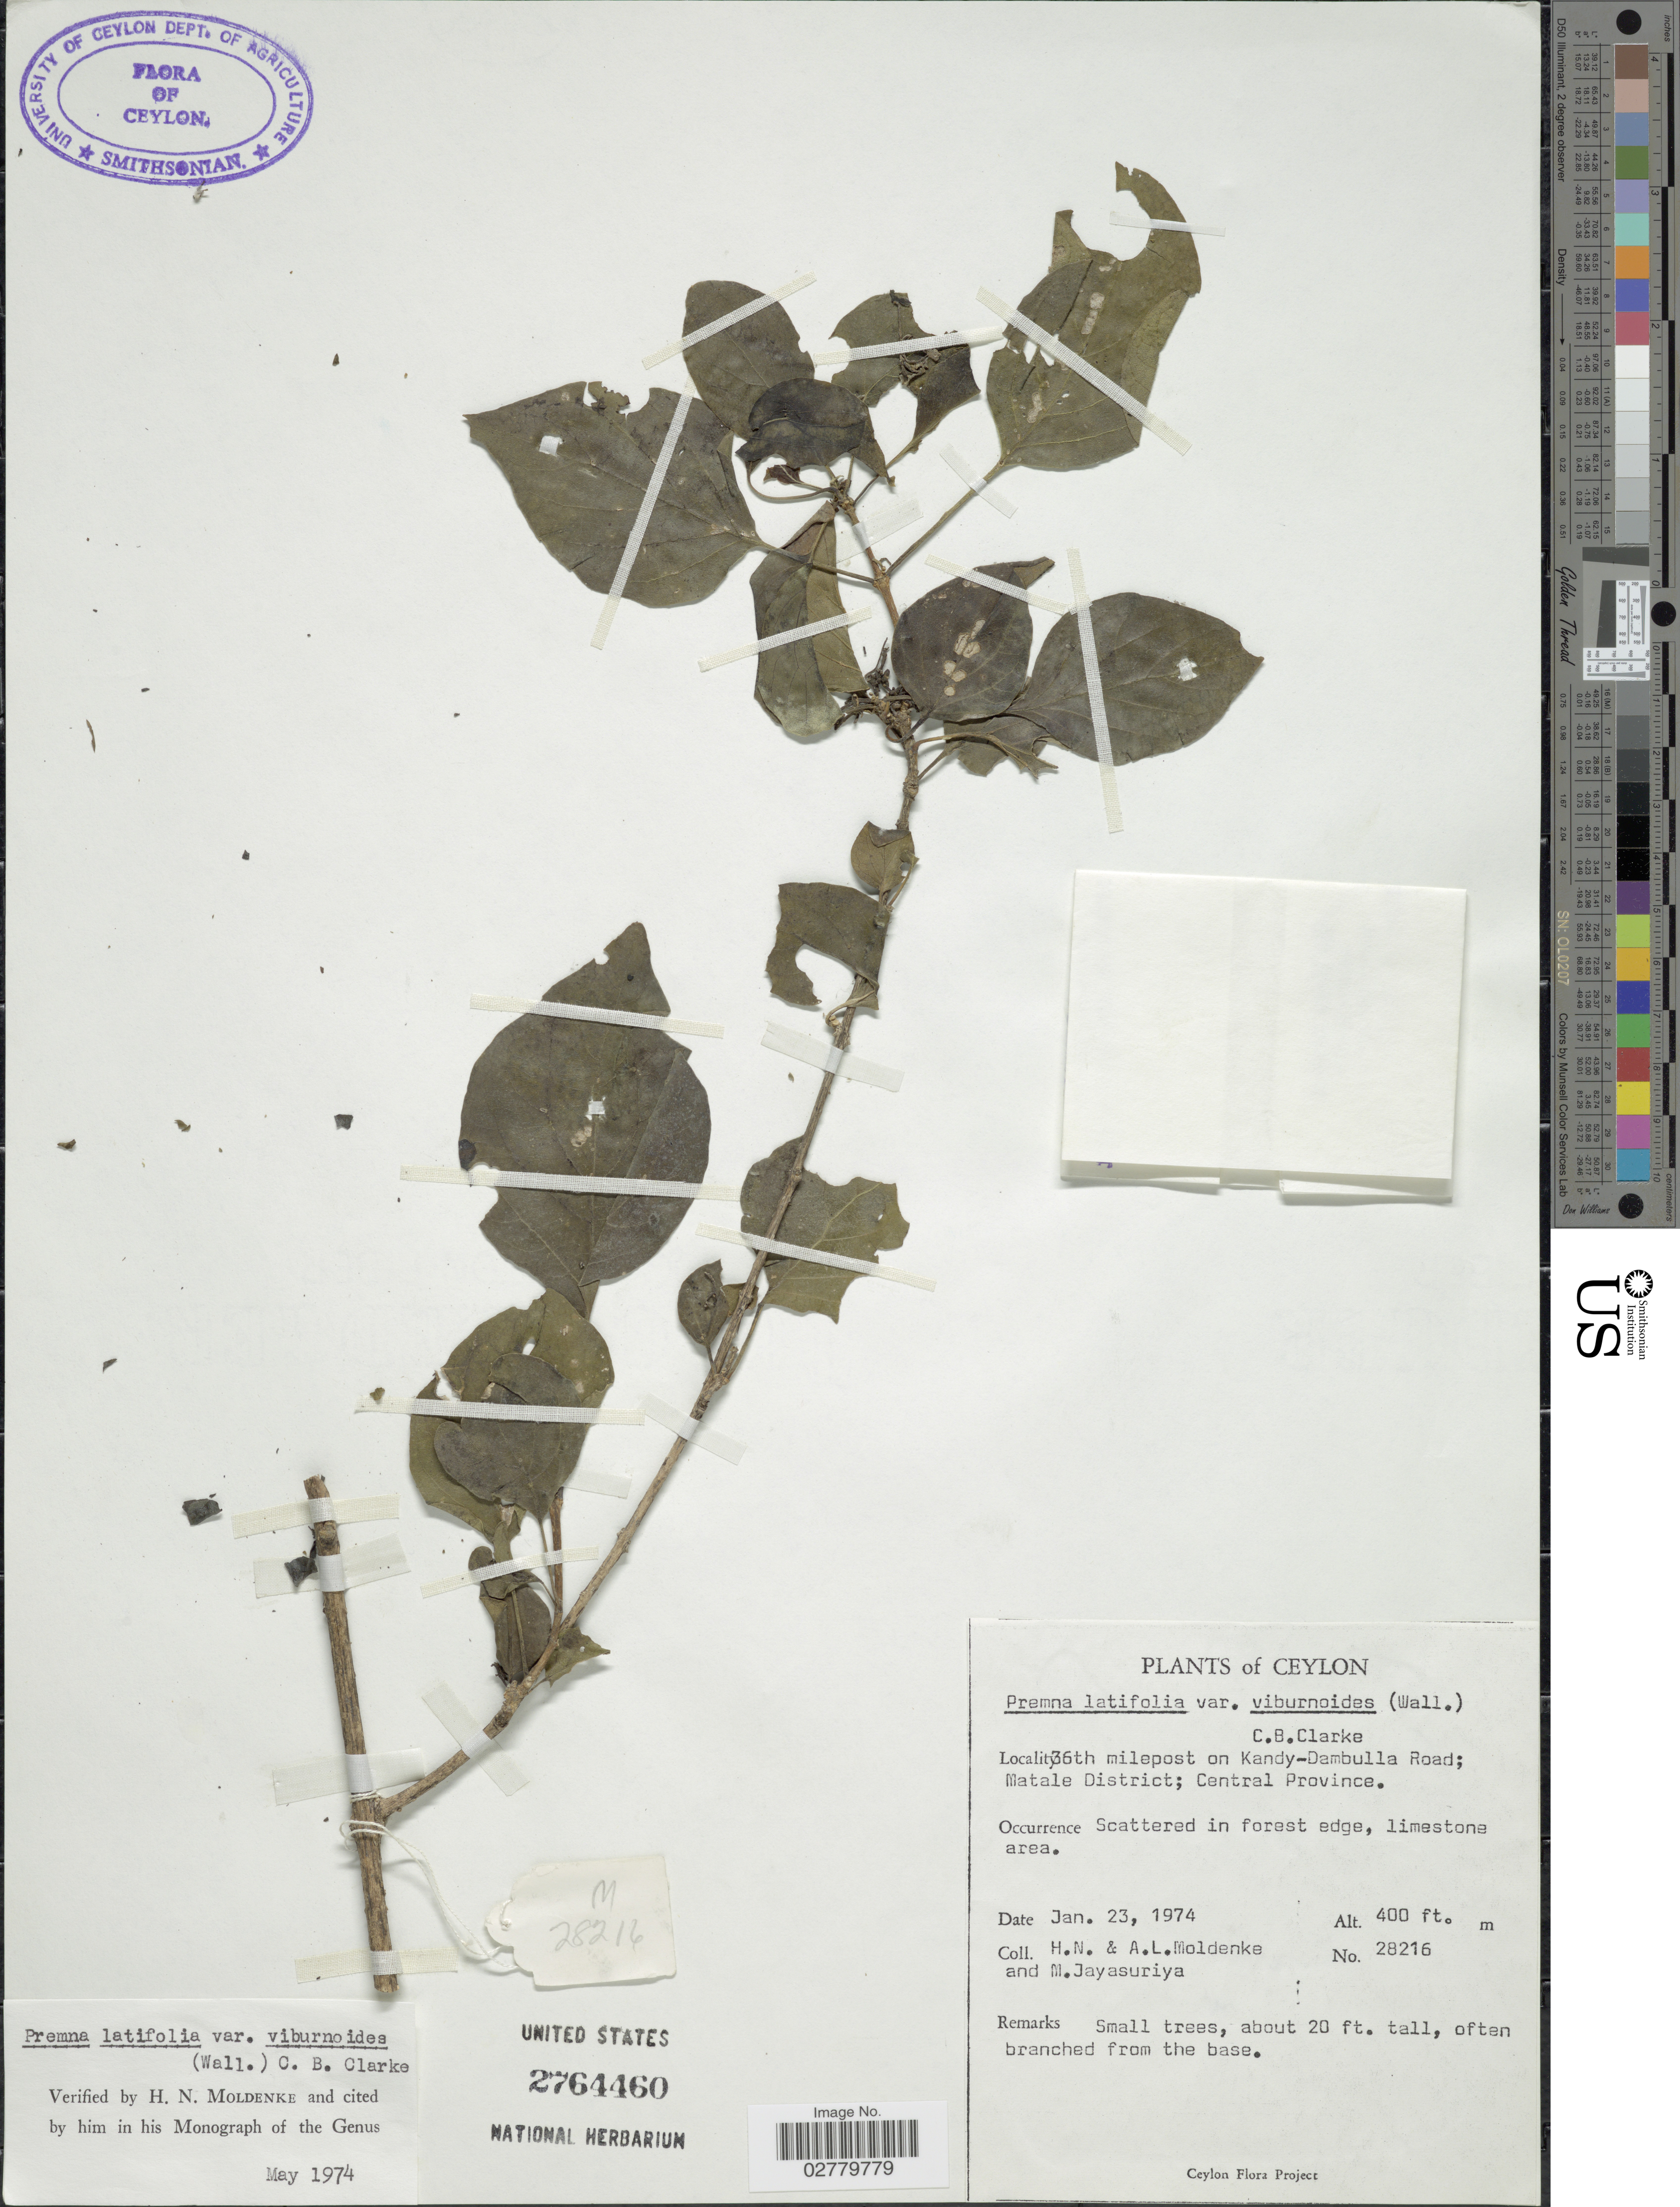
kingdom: Plantae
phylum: Tracheophyta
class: Magnoliopsida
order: Lamiales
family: Lamiaceae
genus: Premna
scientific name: Premna mollissima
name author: Roth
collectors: H. N. Moldenke, A. L. Moldenke & M. Jayasuriya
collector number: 28216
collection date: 1974-01-23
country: Sri Lanka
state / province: Central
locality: Ceylon. 36th milepost on Kandy-Dambulla Road; Matale District.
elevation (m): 122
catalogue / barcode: US 2764460